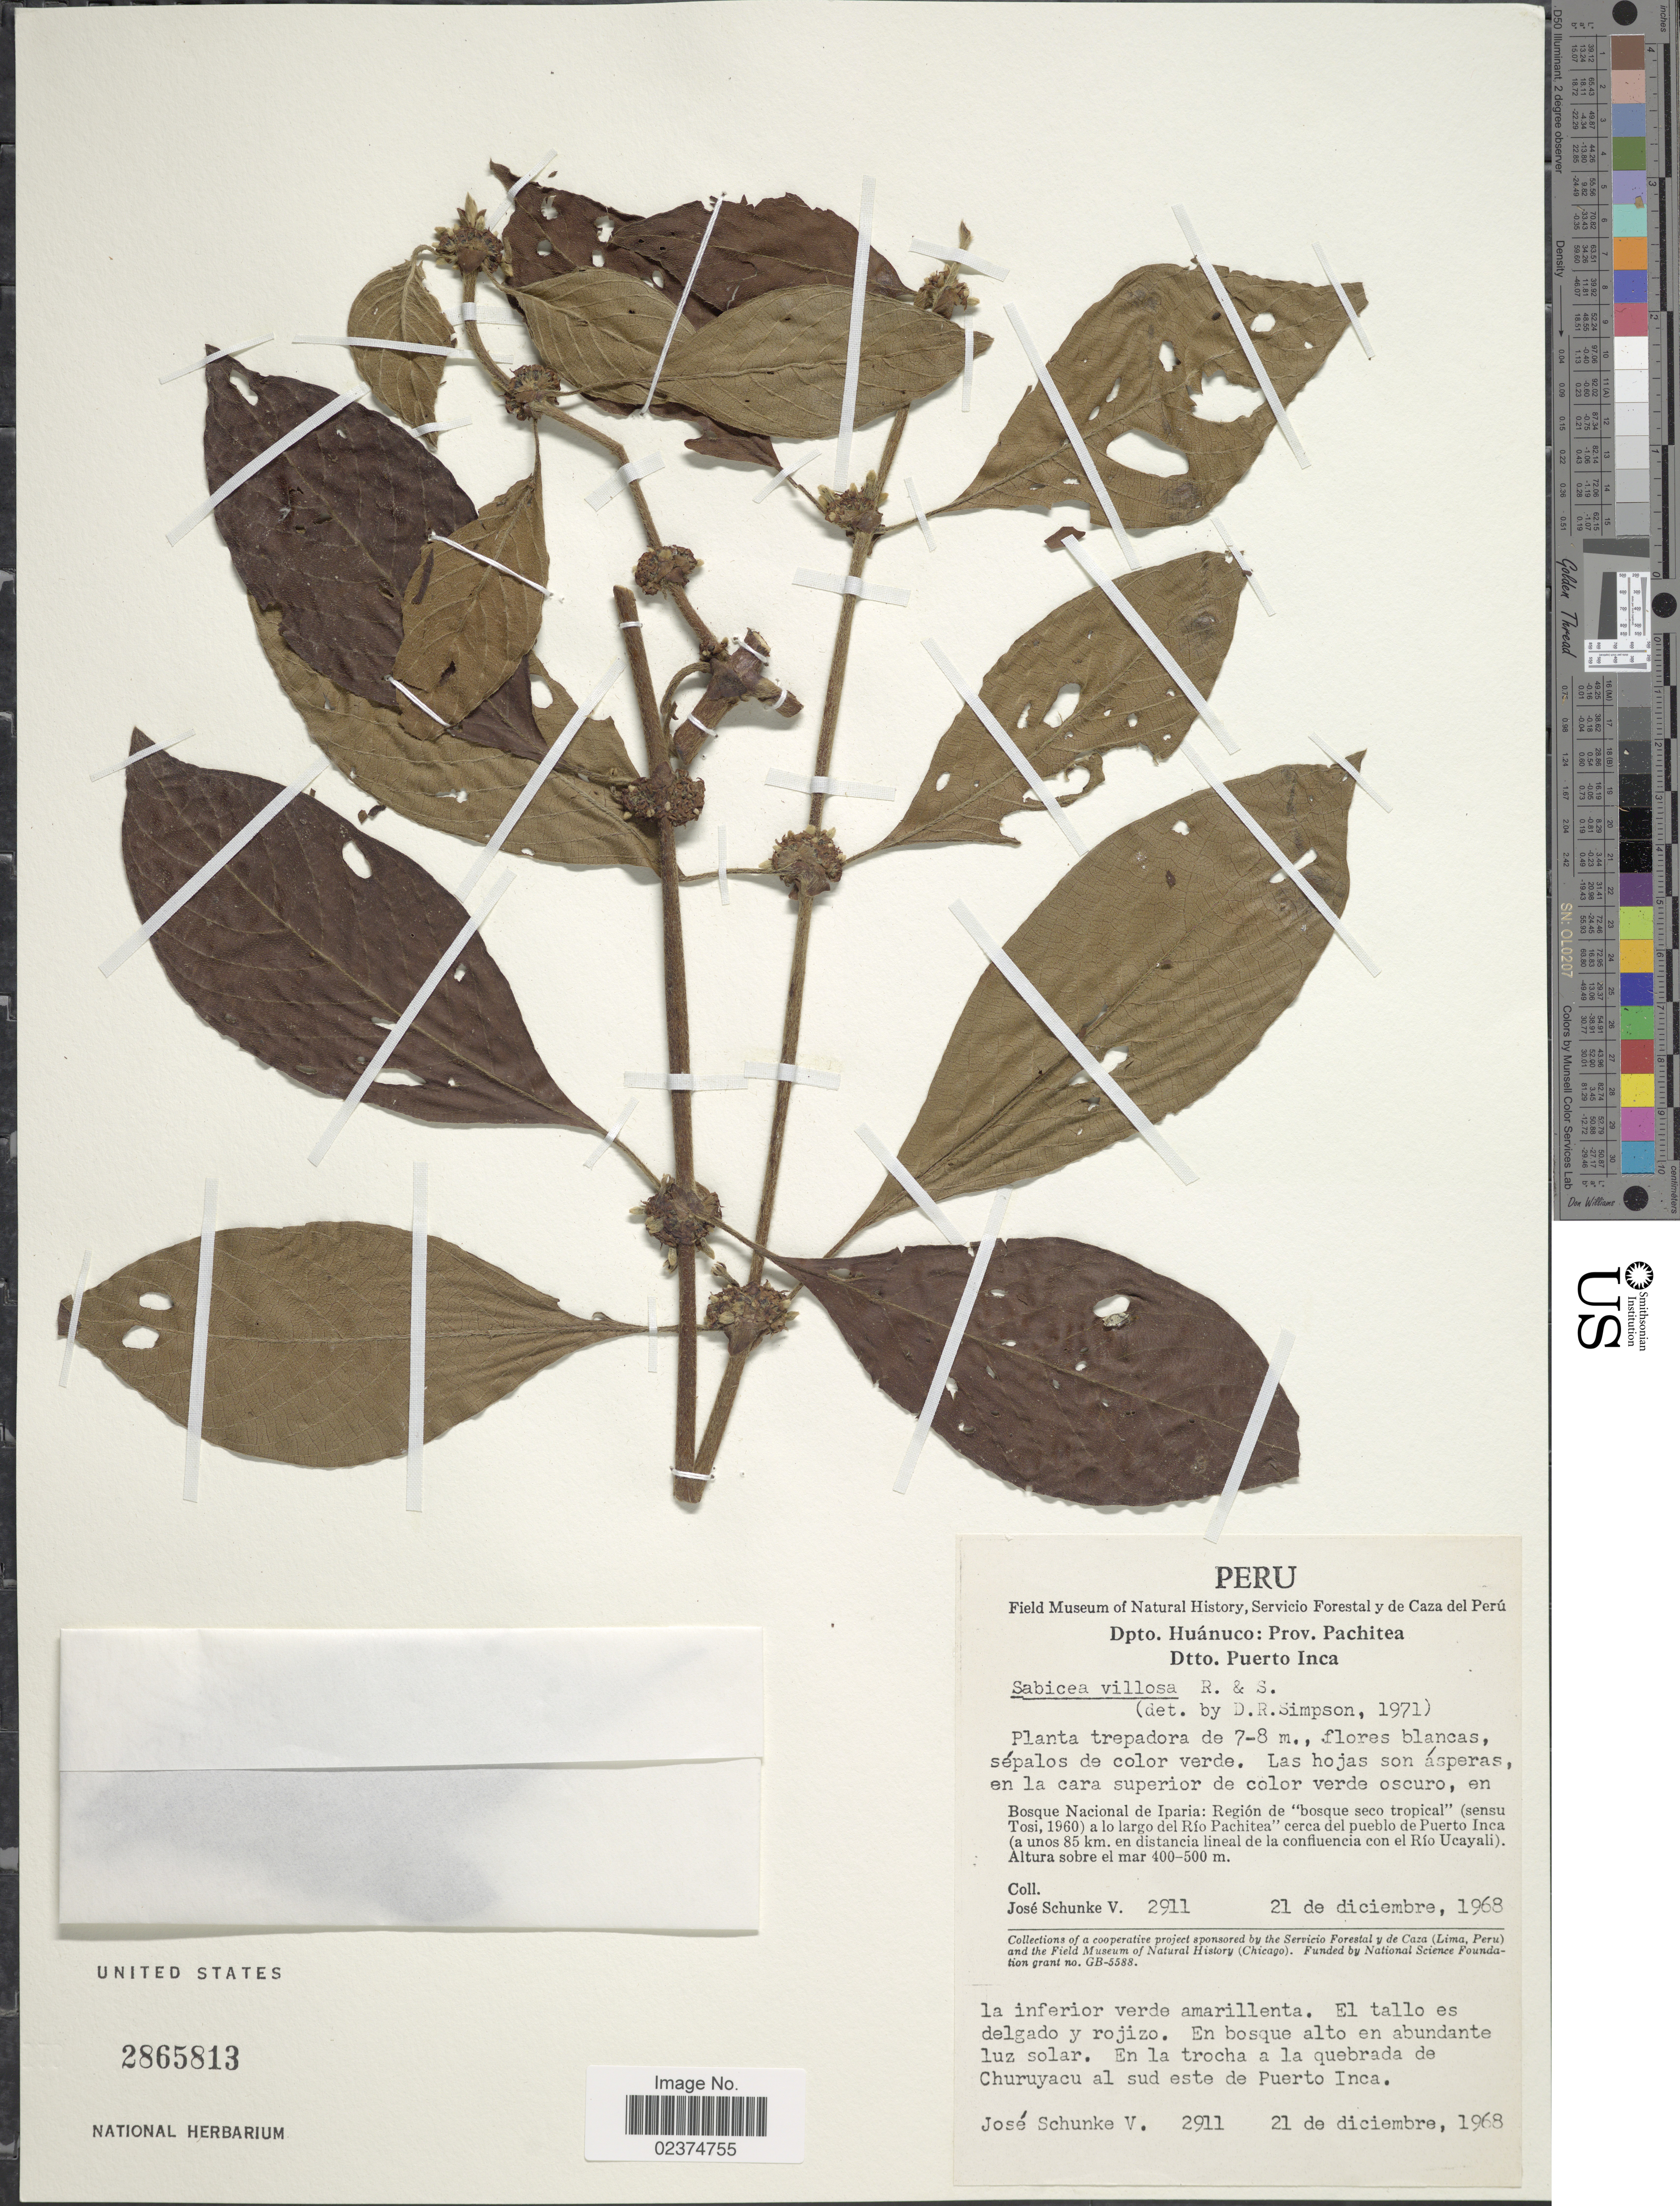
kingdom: Plantae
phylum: Tracheophyta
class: Magnoliopsida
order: Gentianales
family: Rubiaceae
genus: Sabicea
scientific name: Sabicea villosa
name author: Willd. ex Roem. & Schult.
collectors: J. Schunke Vigo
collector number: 2911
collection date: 1968-12-21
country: Peru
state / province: Huánuco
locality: Prov. Pachitea, Dtto. Puerto Inca, Bosque Nacional de Iparia: Region de bosque seco tropical (sensu Tosi, 1960) a lo largo del Rio Pachitea, cerca del pueblo de Puerto Inca (a unos 85 km. en distancia lineal de la confluencia con el Rio Ucayali), en la trocha a la quebrada de Churuyacu al sud este de Puerto Inca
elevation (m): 400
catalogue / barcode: US 2865813